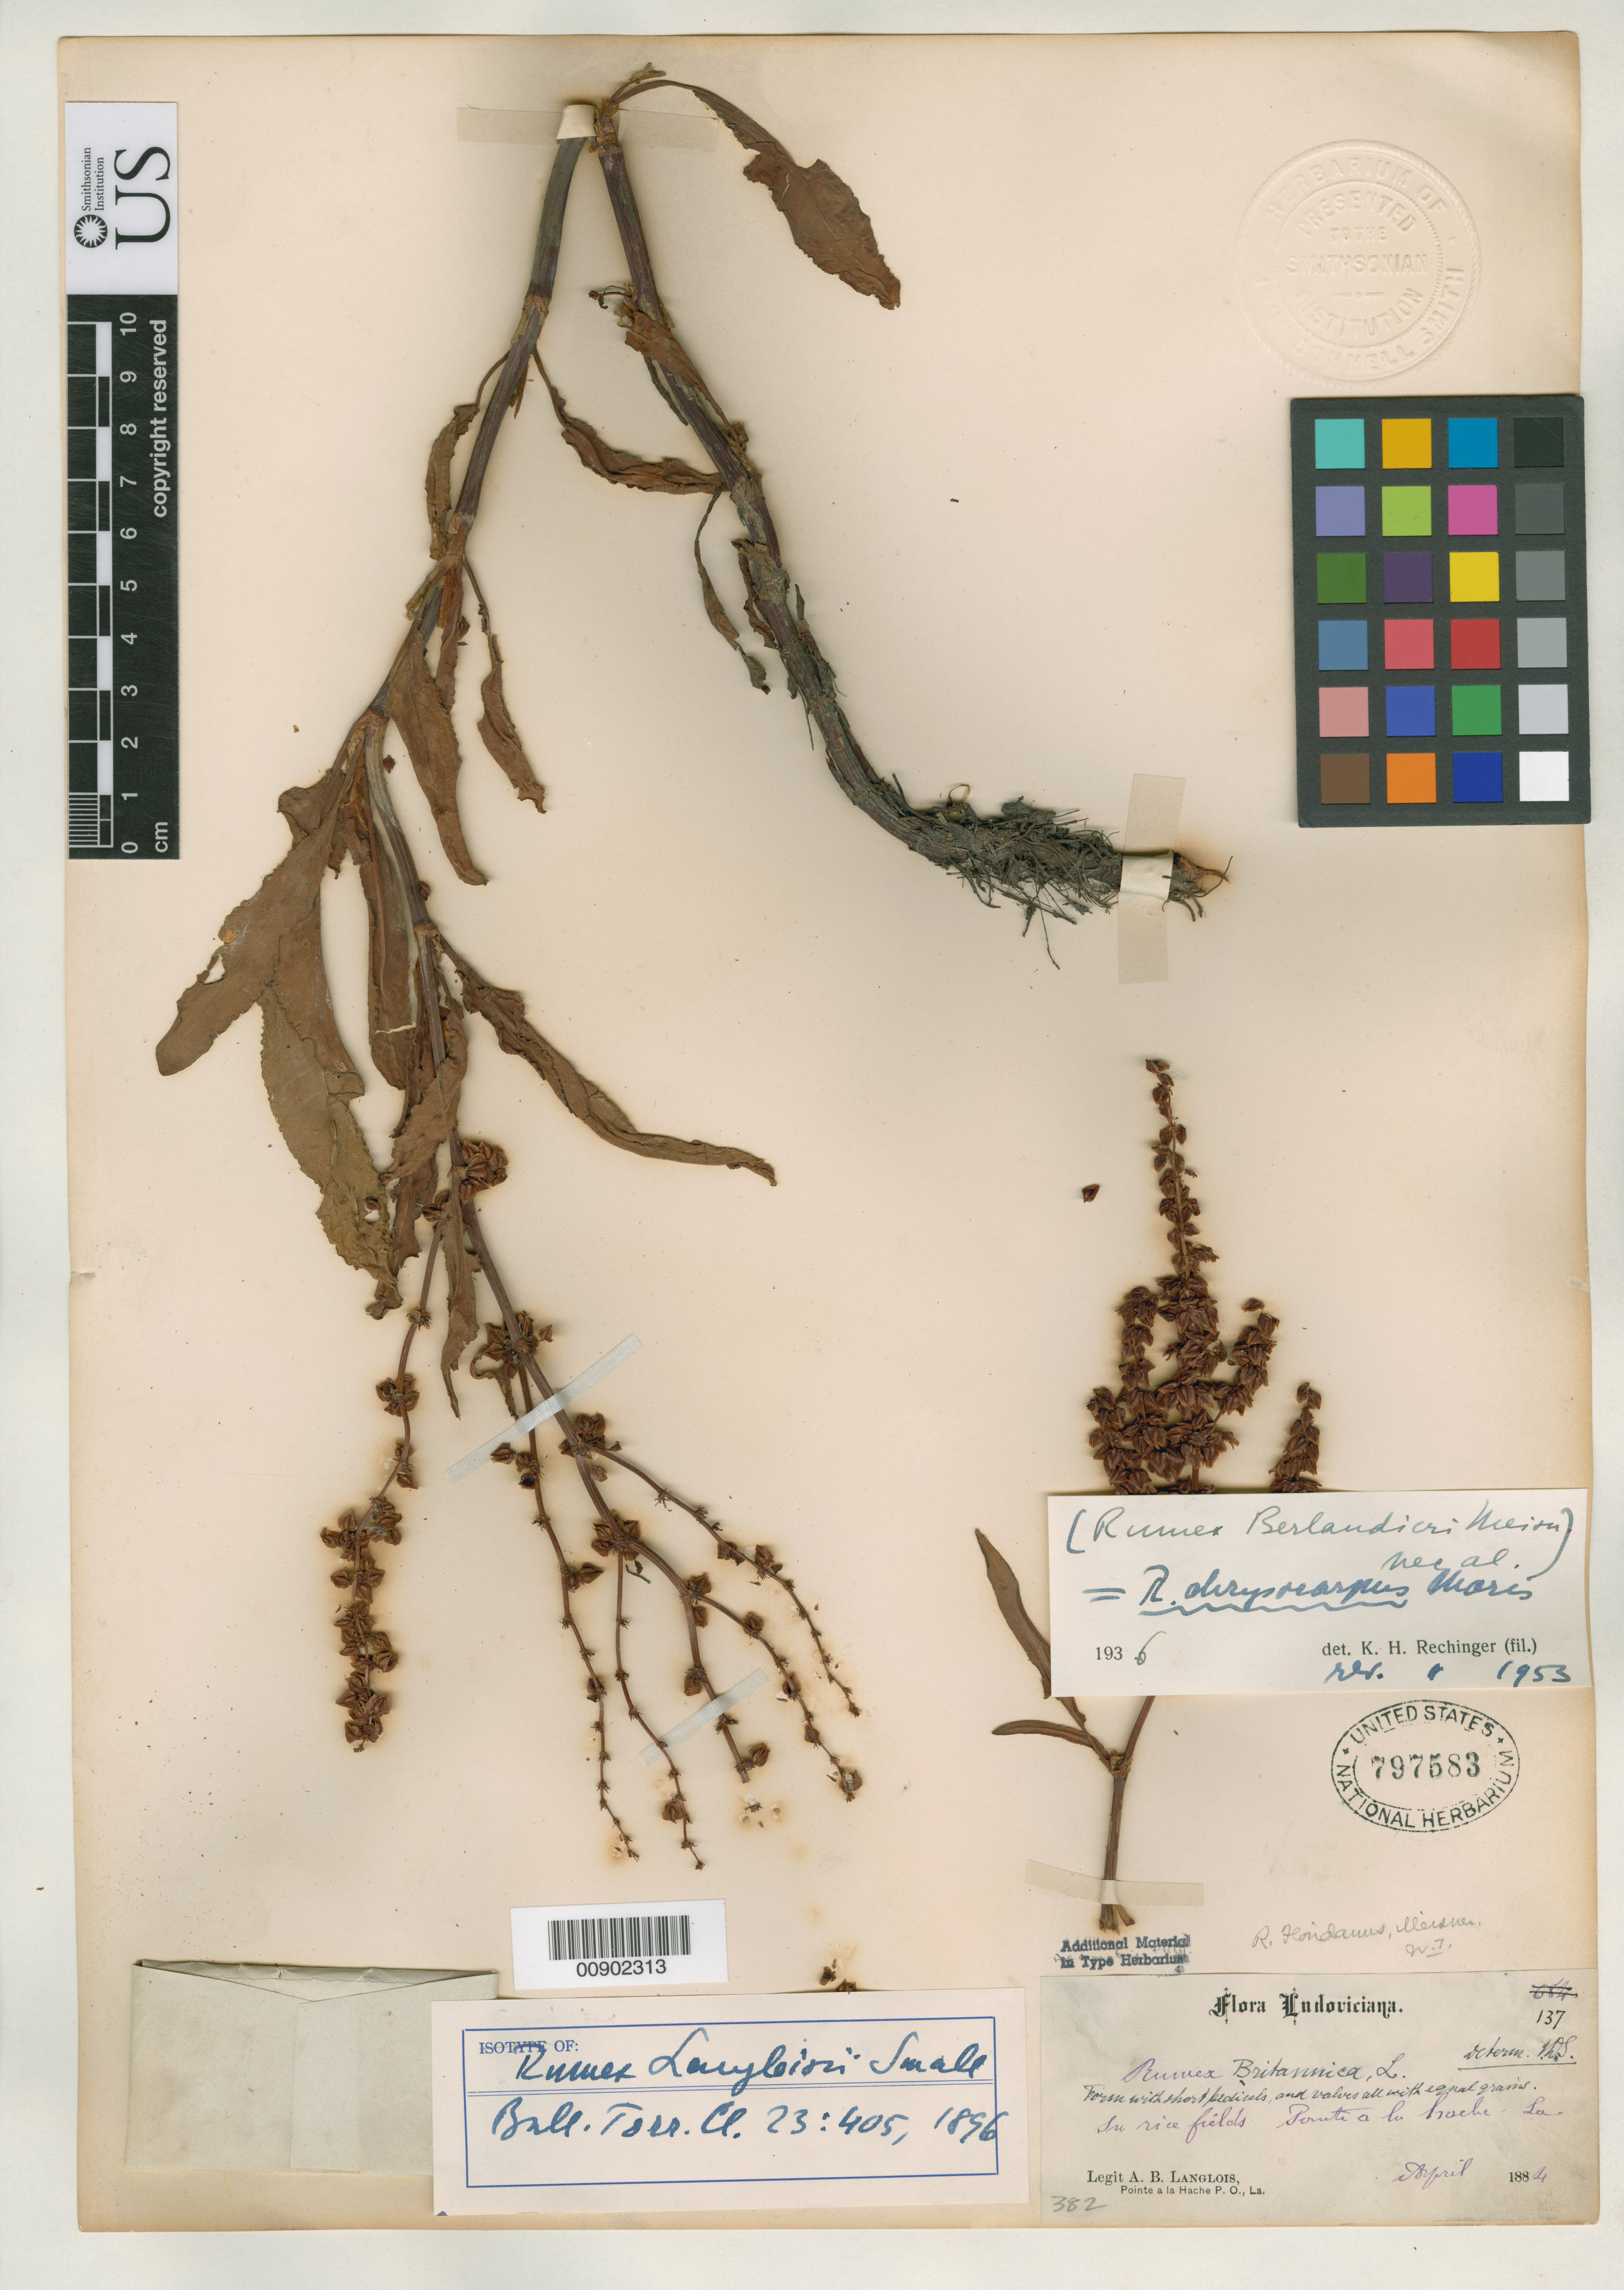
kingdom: Plantae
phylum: Tracheophyta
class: Magnoliopsida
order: Caryophyllales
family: Polygonaceae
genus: Rumex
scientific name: Rumex langloisii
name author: Small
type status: Syntype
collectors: A. Langlois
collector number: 137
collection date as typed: Apr 1884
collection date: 1884-04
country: United States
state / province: Louisiana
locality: Pointe a la hache P.O., La. In rice fields.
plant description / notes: Currently accepted name as cited in Flora of North America.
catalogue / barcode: US 797583